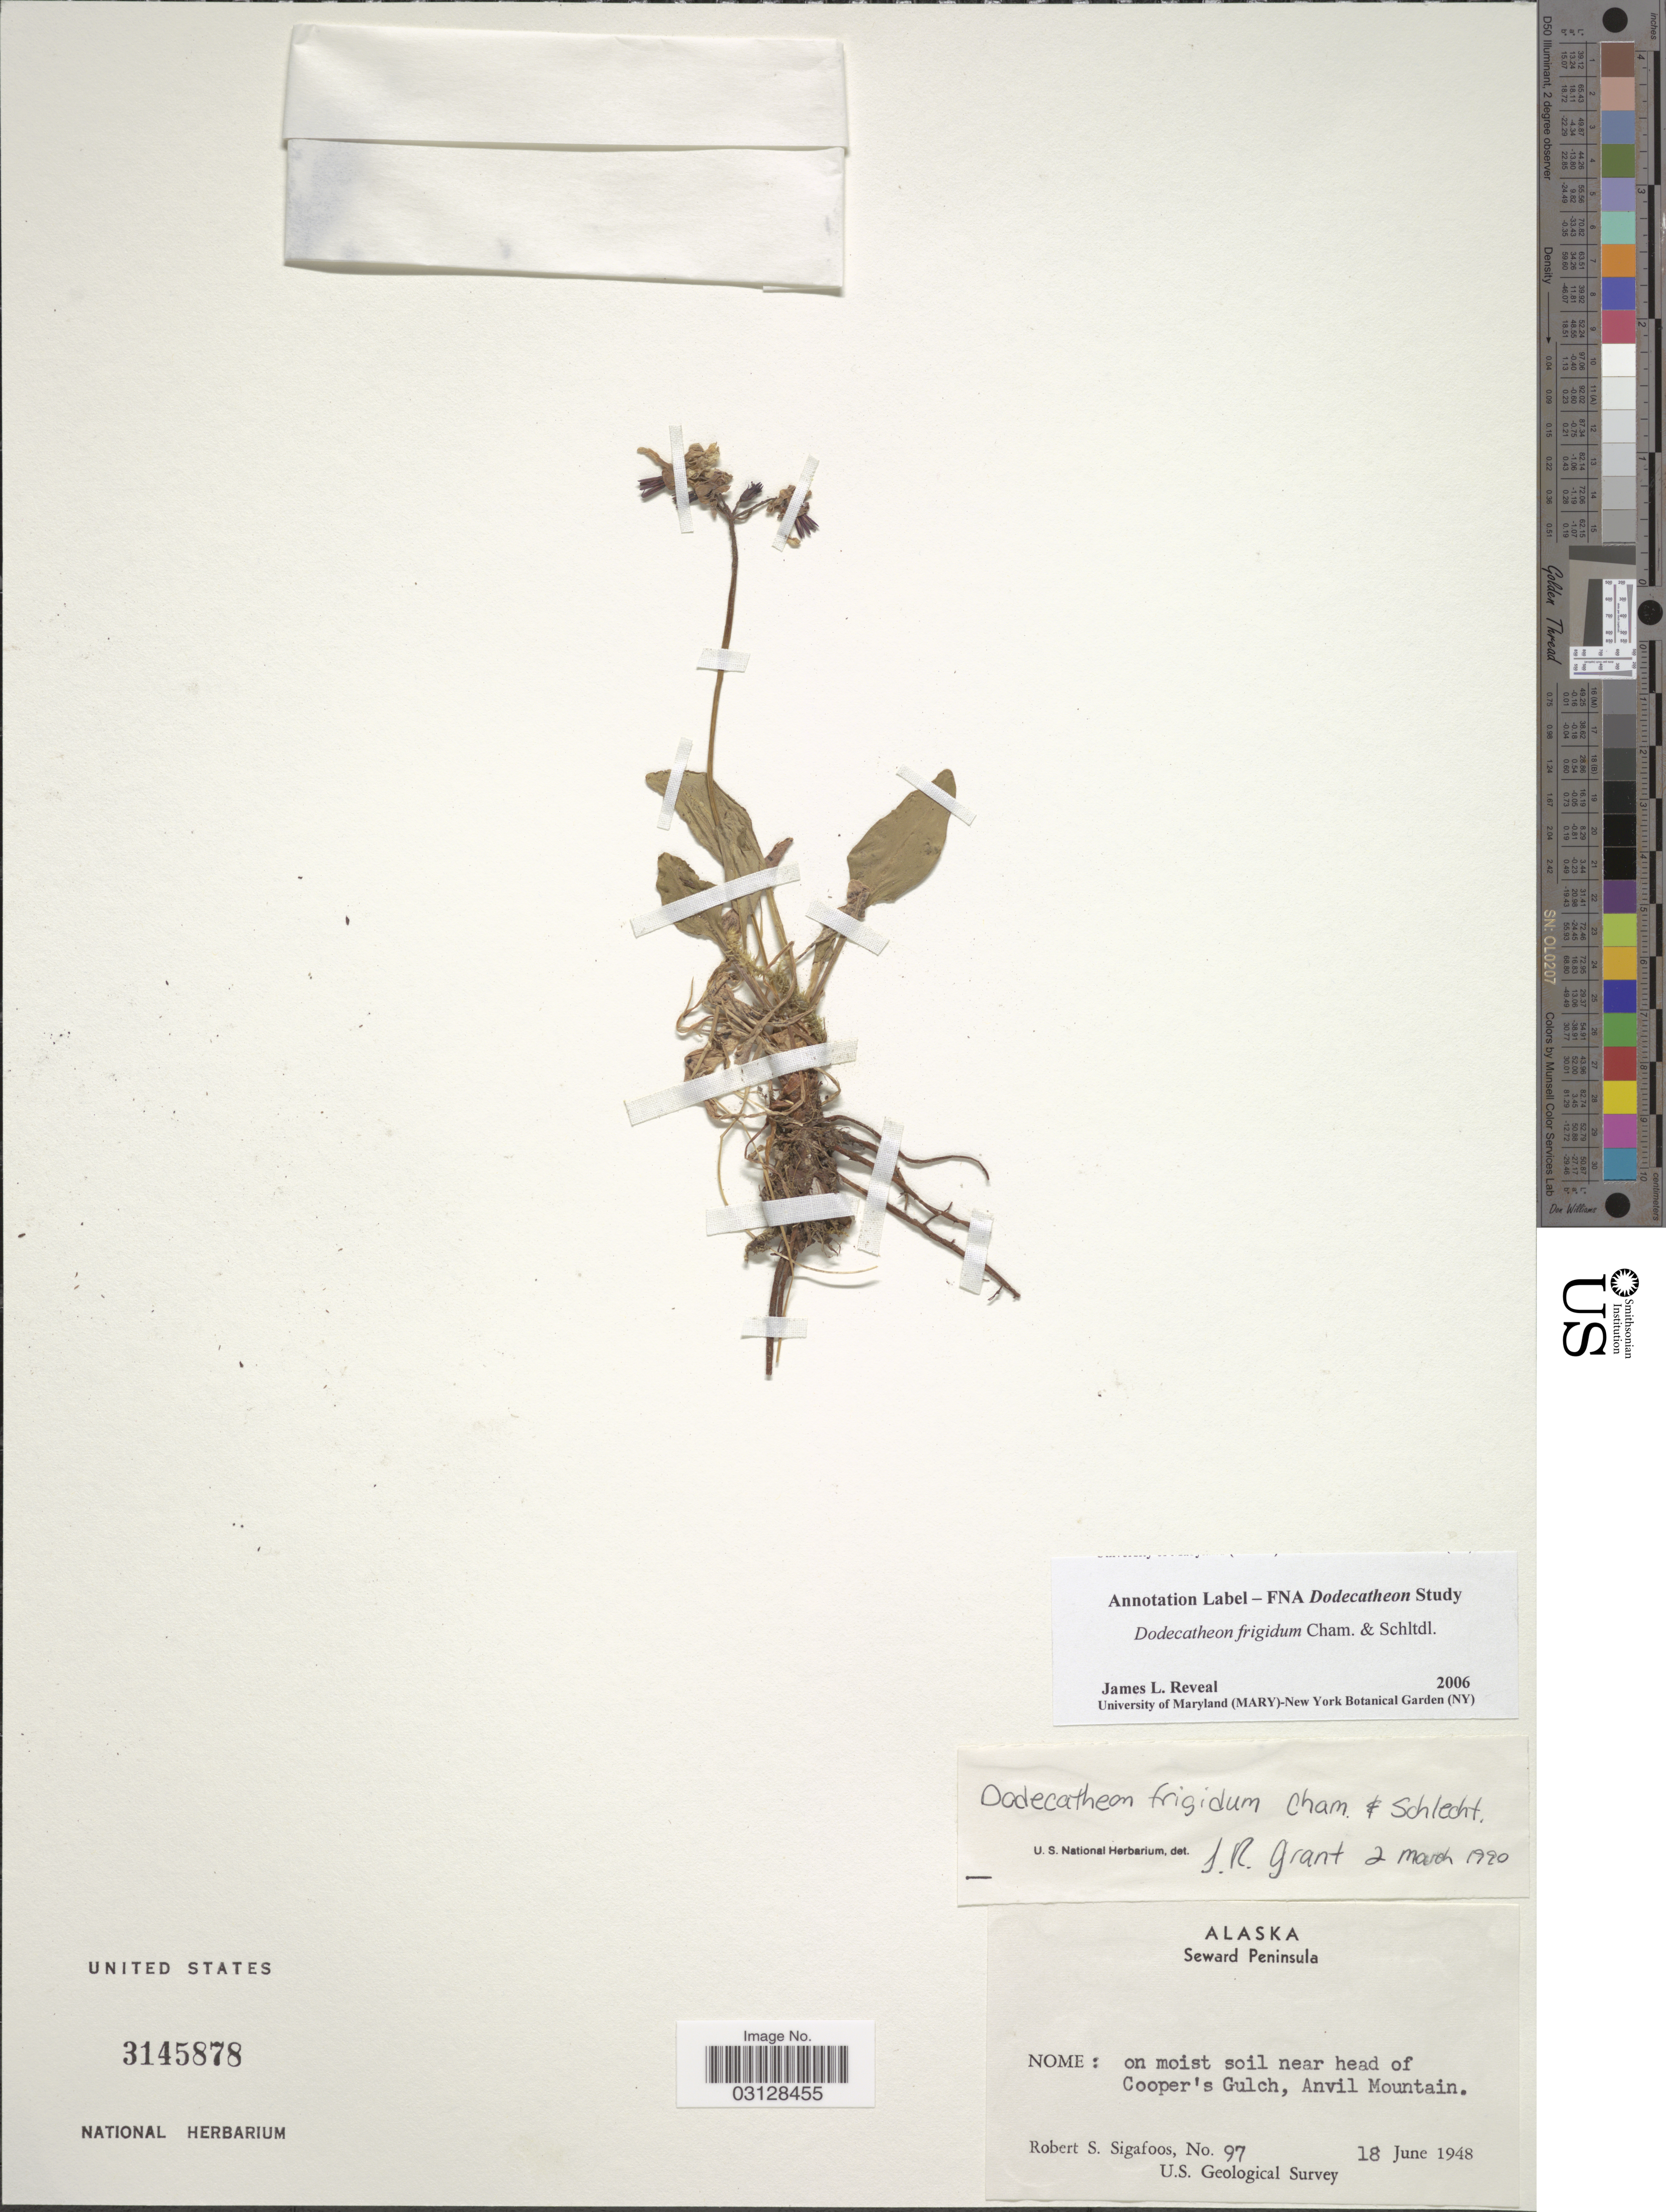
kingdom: Plantae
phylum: Tracheophyta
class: Magnoliopsida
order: Ericales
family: Primulaceae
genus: Dodecatheon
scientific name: Dodecatheon frigidum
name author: Cham. & Schltdl.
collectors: R. Sigafoos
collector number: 97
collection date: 1948-06-18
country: United States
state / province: Alaska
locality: Seward Peninsula. Nome: on moist soil near head of Cooper's Gulch, Anvil Mountain.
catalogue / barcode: US 3145878